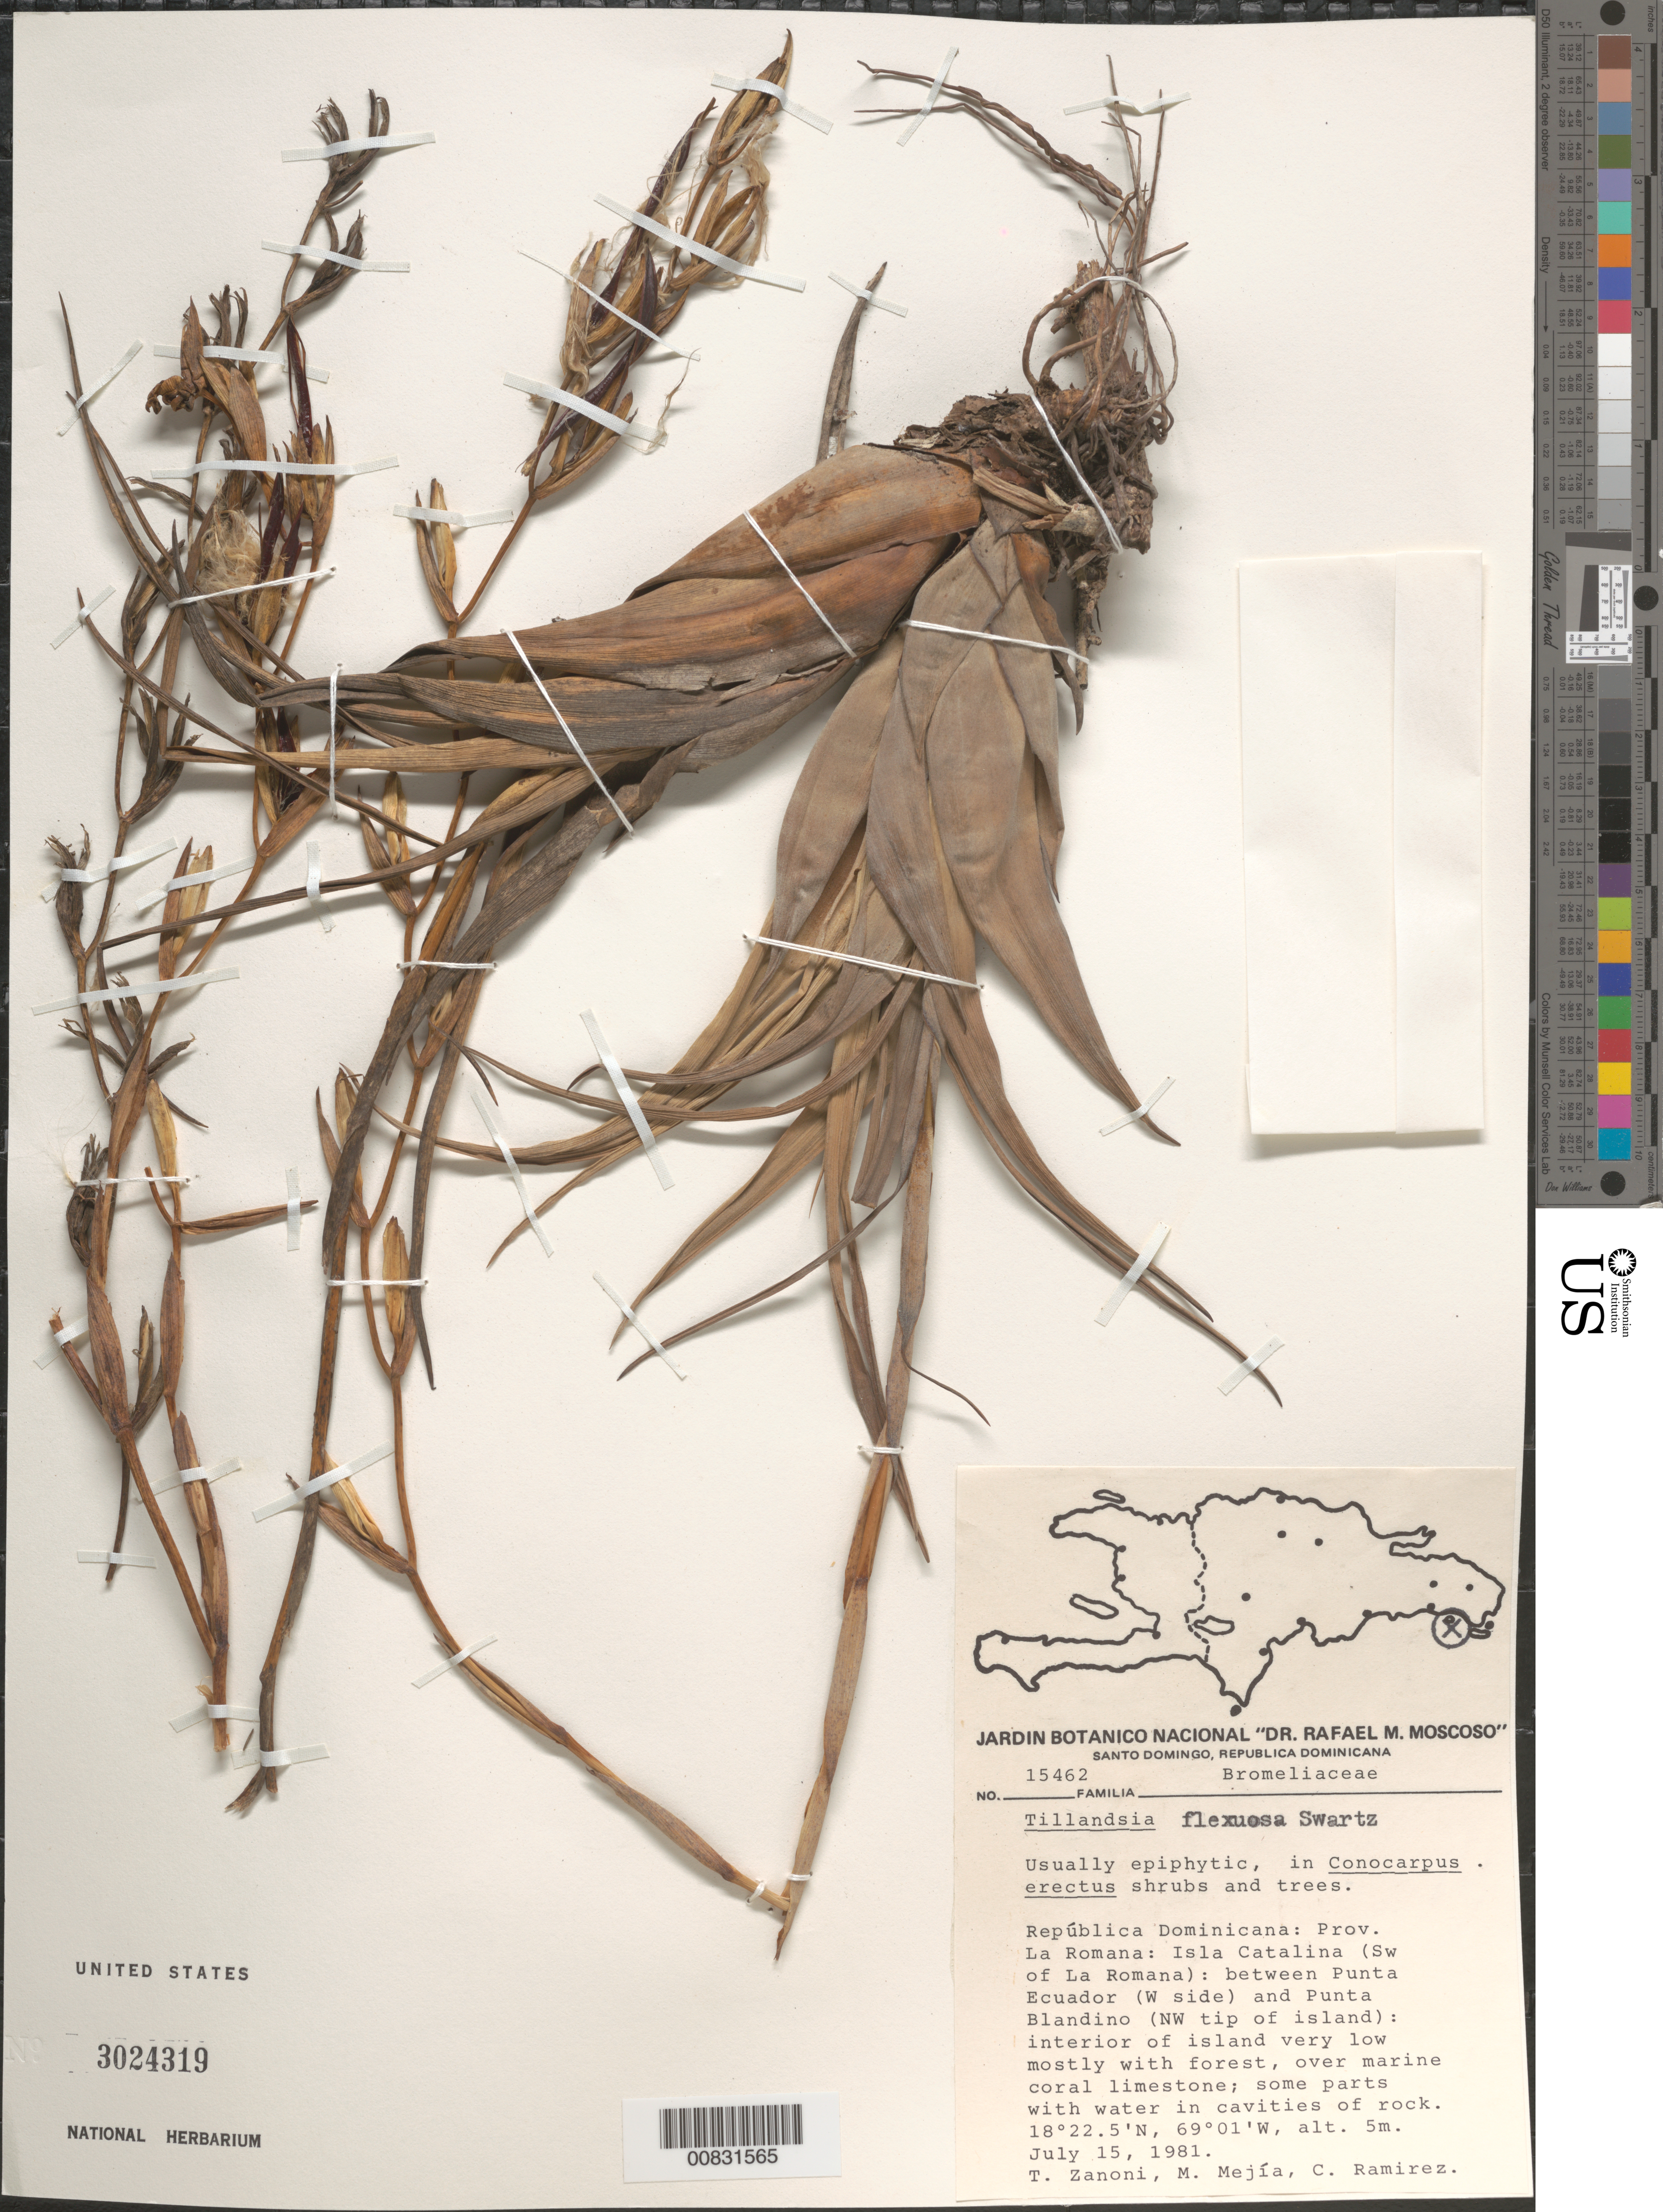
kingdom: Plantae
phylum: Tracheophyta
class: Liliopsida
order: Poales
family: Bromeliaceae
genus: Tillandsia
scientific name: Tillandsia flexuosa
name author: Sw.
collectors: T. A. Zanoni, M. Mejia & C. Ramirez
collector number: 15462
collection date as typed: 15 Jul 1981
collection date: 1981-07-15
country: Dominican Republic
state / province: La Romana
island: Isla Catalina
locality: Isla Catalina (SW of La Romana): between Punta Ecuador (W side) and Punta Blandino (NW tip of island). Interior of island.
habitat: In Conocarpus erectus, shrubs and trees. Mostly w/forest over marine coral limestone; some parts w/water in cavities of rock.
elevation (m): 5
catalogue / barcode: US 3024319